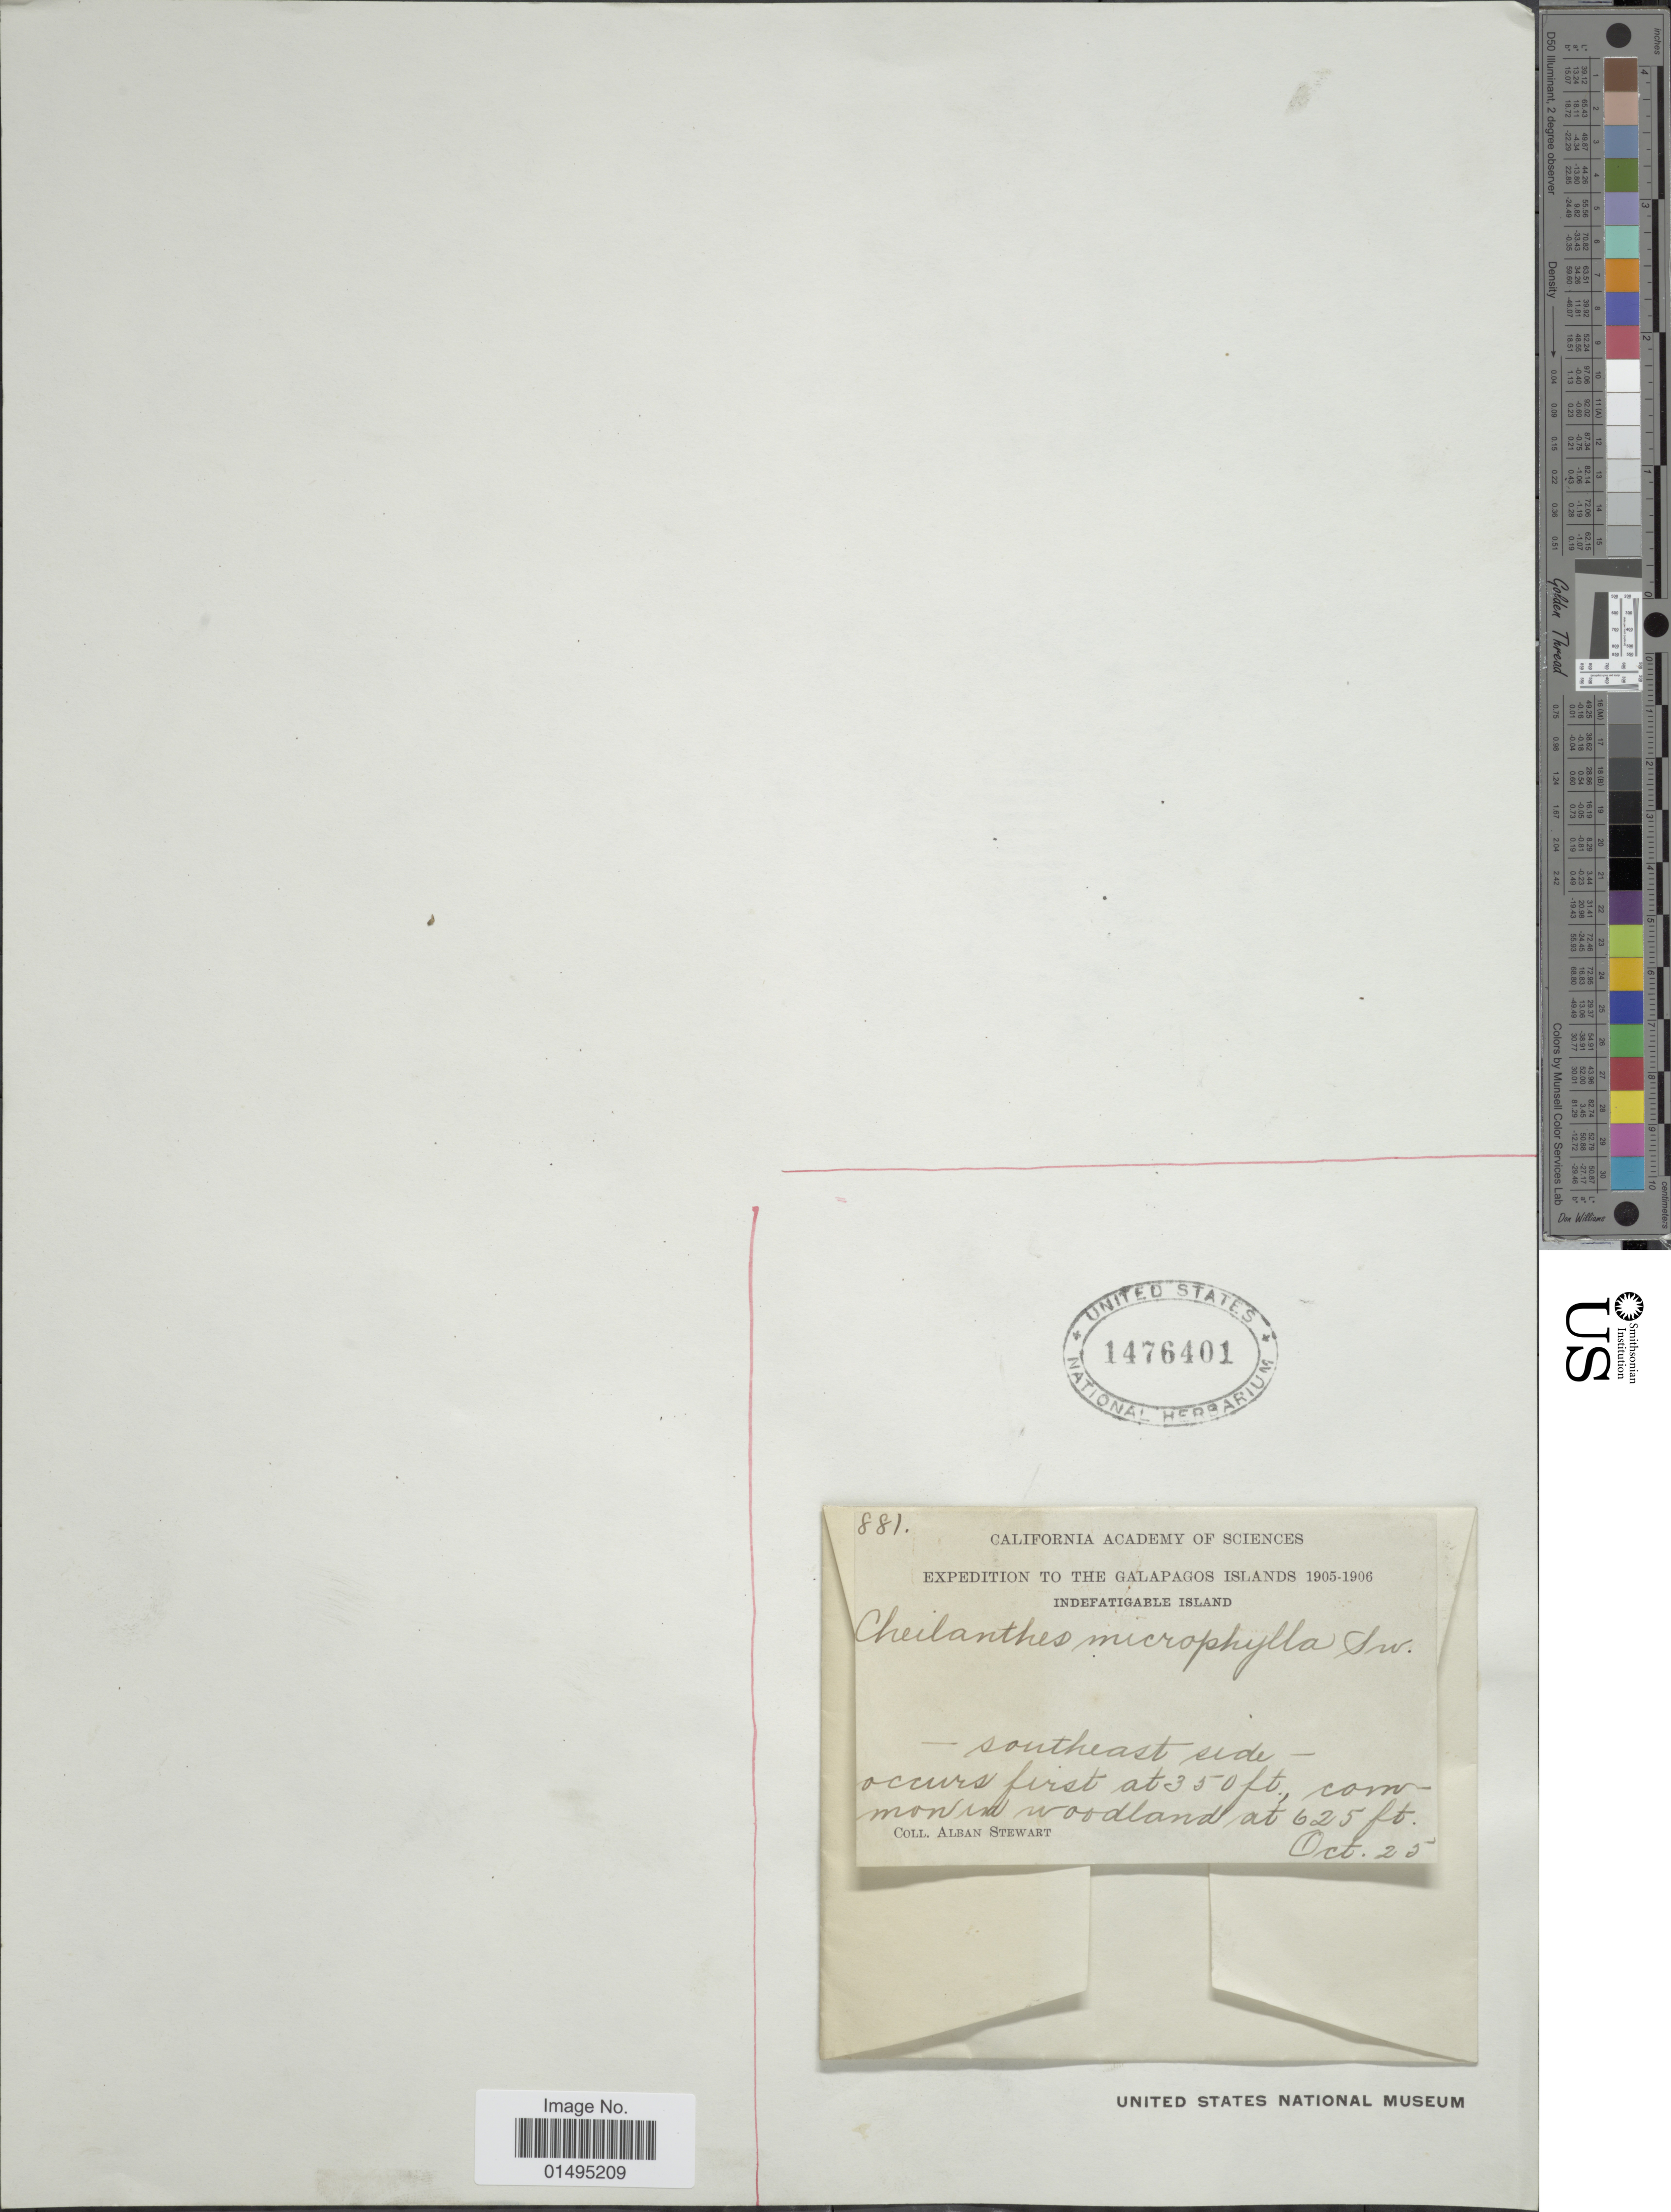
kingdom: Plantae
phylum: Tracheophyta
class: Polypodiopsida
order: Polypodiales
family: Pteridaceae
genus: Myriopteris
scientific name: Myriopteris microphylla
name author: (Sw.) Grusz & Windham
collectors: A. Stewart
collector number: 881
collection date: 1905-10-25/1906-10-25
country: Ecuador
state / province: Colón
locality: Galapagos Islands, Indefatigable Island, southwest side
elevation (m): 107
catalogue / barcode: US 1476401